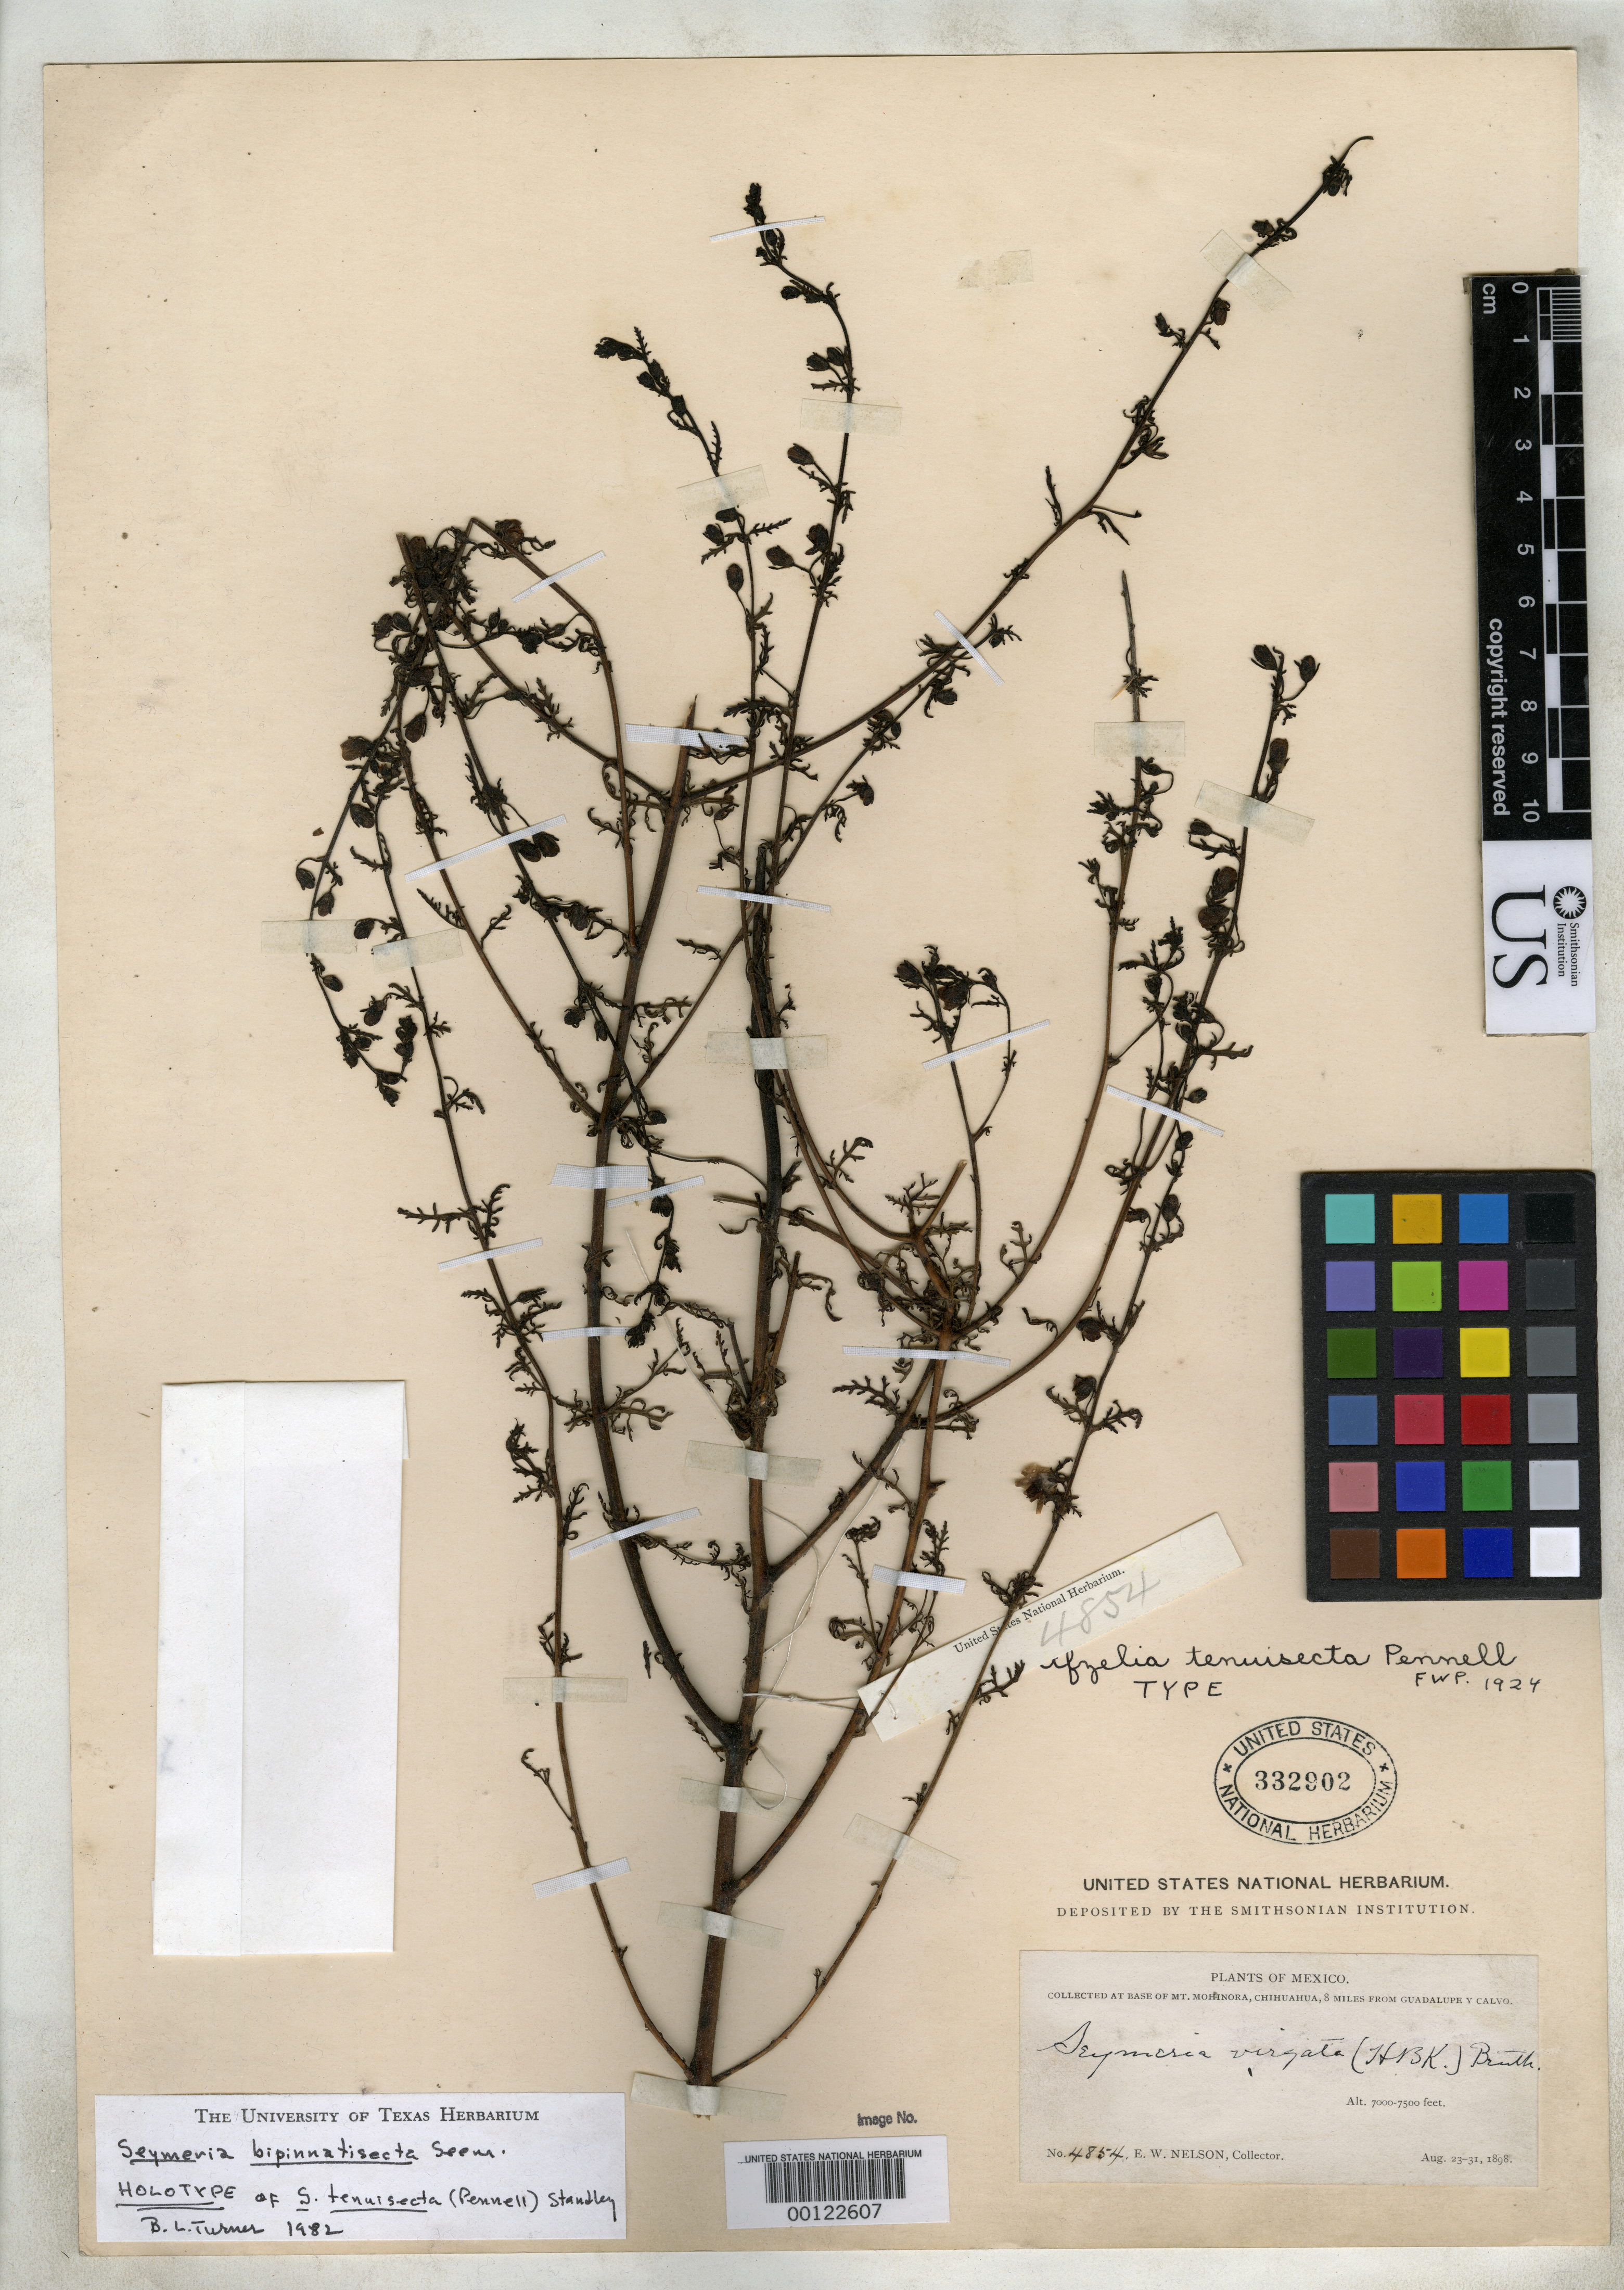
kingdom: Plantae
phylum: Tracheophyta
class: Magnoliopsida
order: Lamiales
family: Orobanchaceae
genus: Afzelia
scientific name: Afzelia tenuisecta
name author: Pennell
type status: Holotype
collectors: E. W. Nelson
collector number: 4854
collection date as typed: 23 Aug 1898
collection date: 1898-08-23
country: Mexico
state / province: Chihuahua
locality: Guadalupe y Calvo.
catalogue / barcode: US 332902